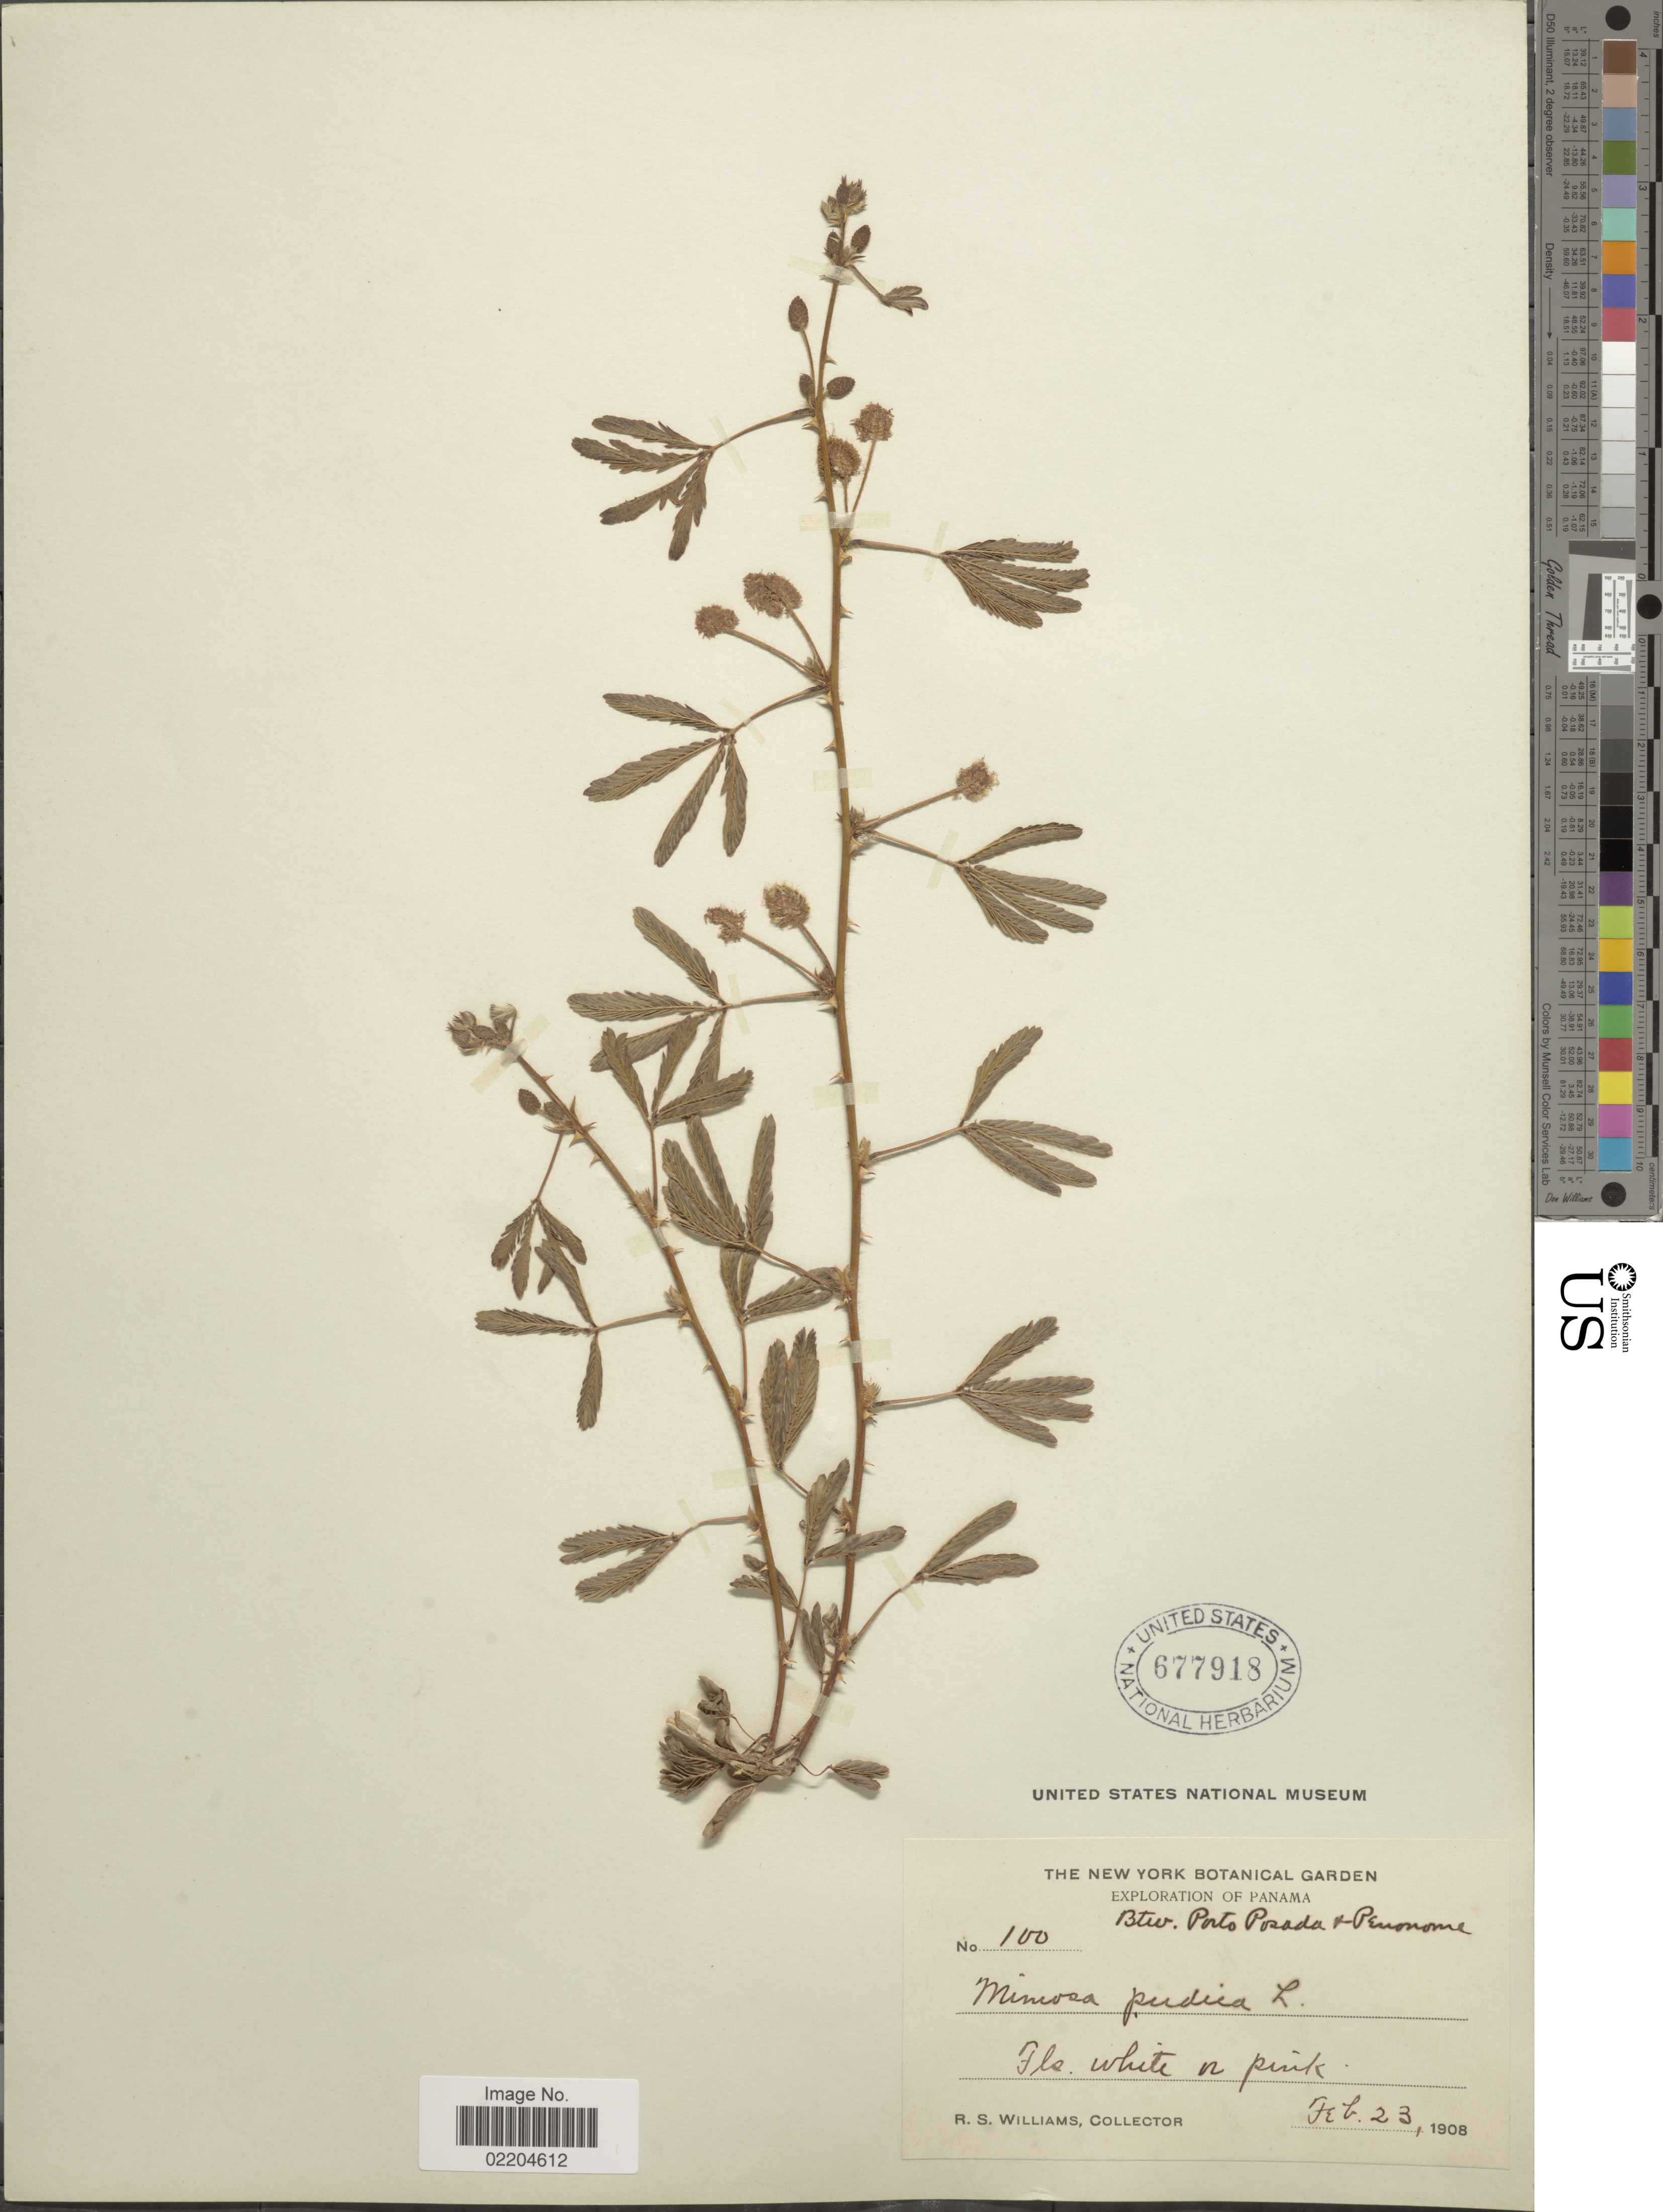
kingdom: Plantae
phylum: Tracheophyta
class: Magnoliopsida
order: Fabales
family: Fabaceae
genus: Mimosa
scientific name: Mimosa pudica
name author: L.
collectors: R. S. Williams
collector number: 100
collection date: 1908-02-23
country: Panama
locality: Panama, Btw. Porto Posada & Penonomé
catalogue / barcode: US 677918